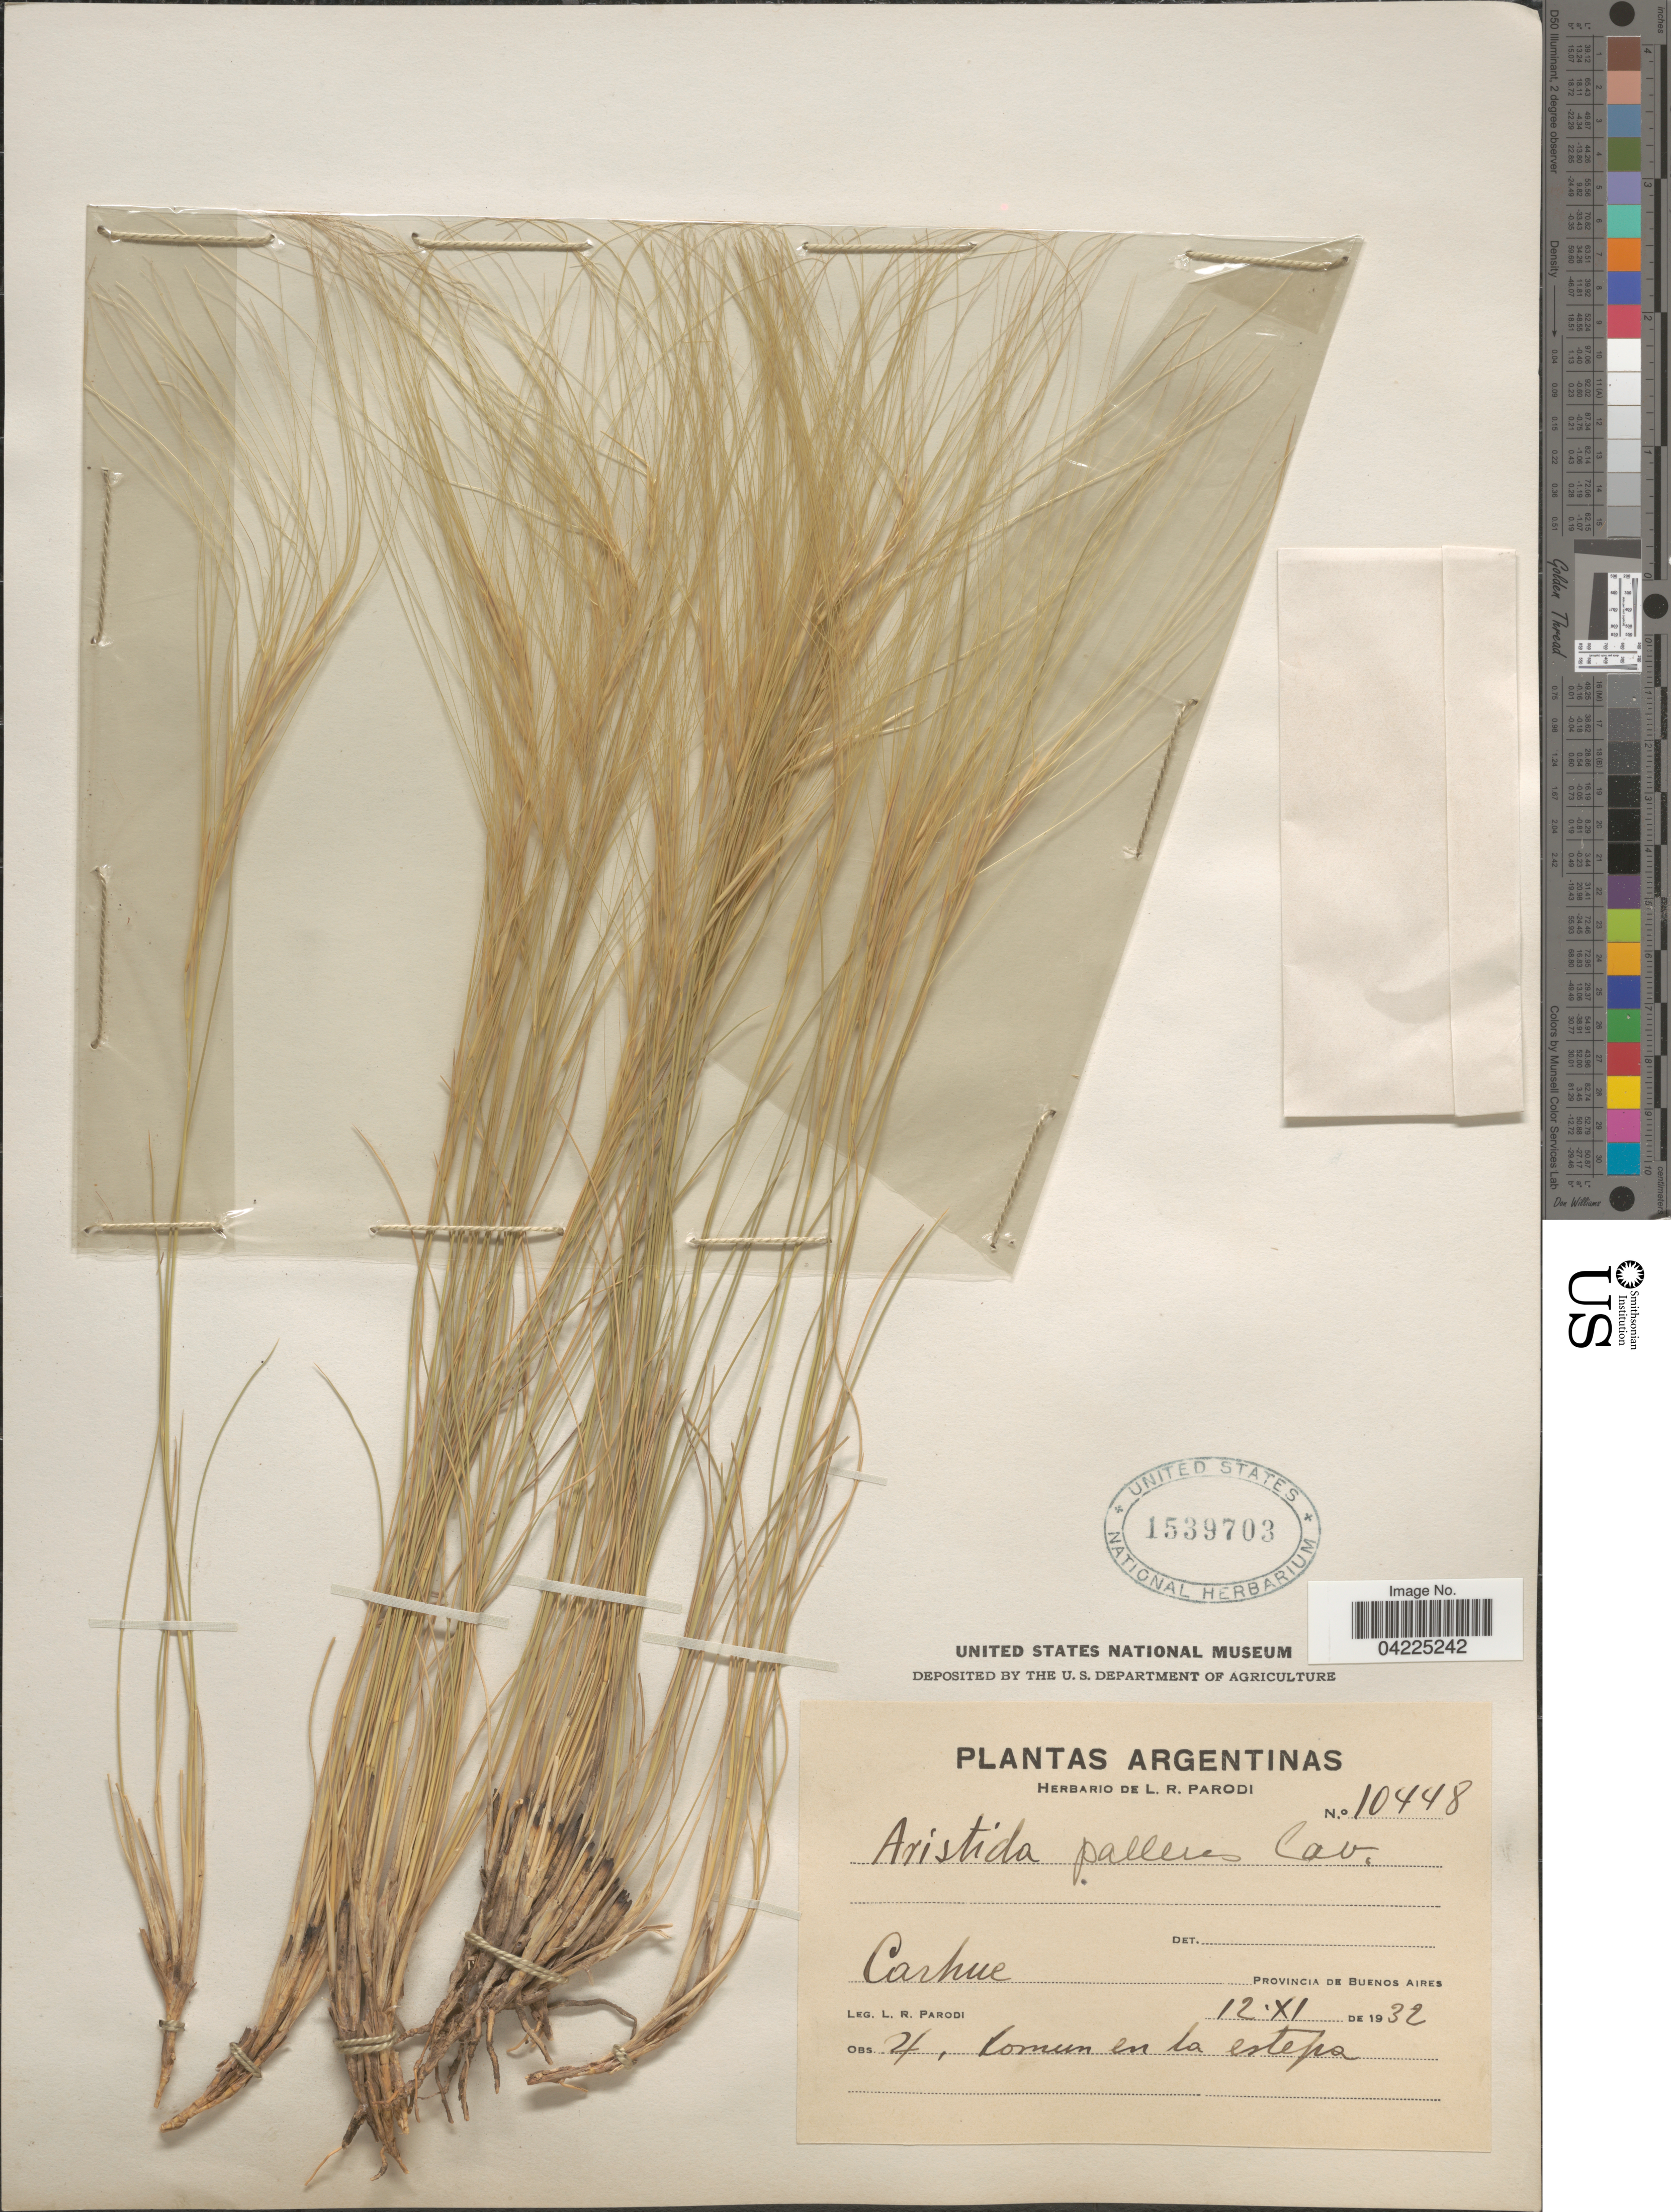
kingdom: Plantae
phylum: Tracheophyta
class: Liliopsida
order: Poales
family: Poaceae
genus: Aristida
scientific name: Aristida pallens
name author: Cav.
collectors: L. R. Parodi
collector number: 10448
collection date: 1932-11-12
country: Argentina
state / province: Buenos Aires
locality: Carhue.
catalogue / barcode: US 1539703